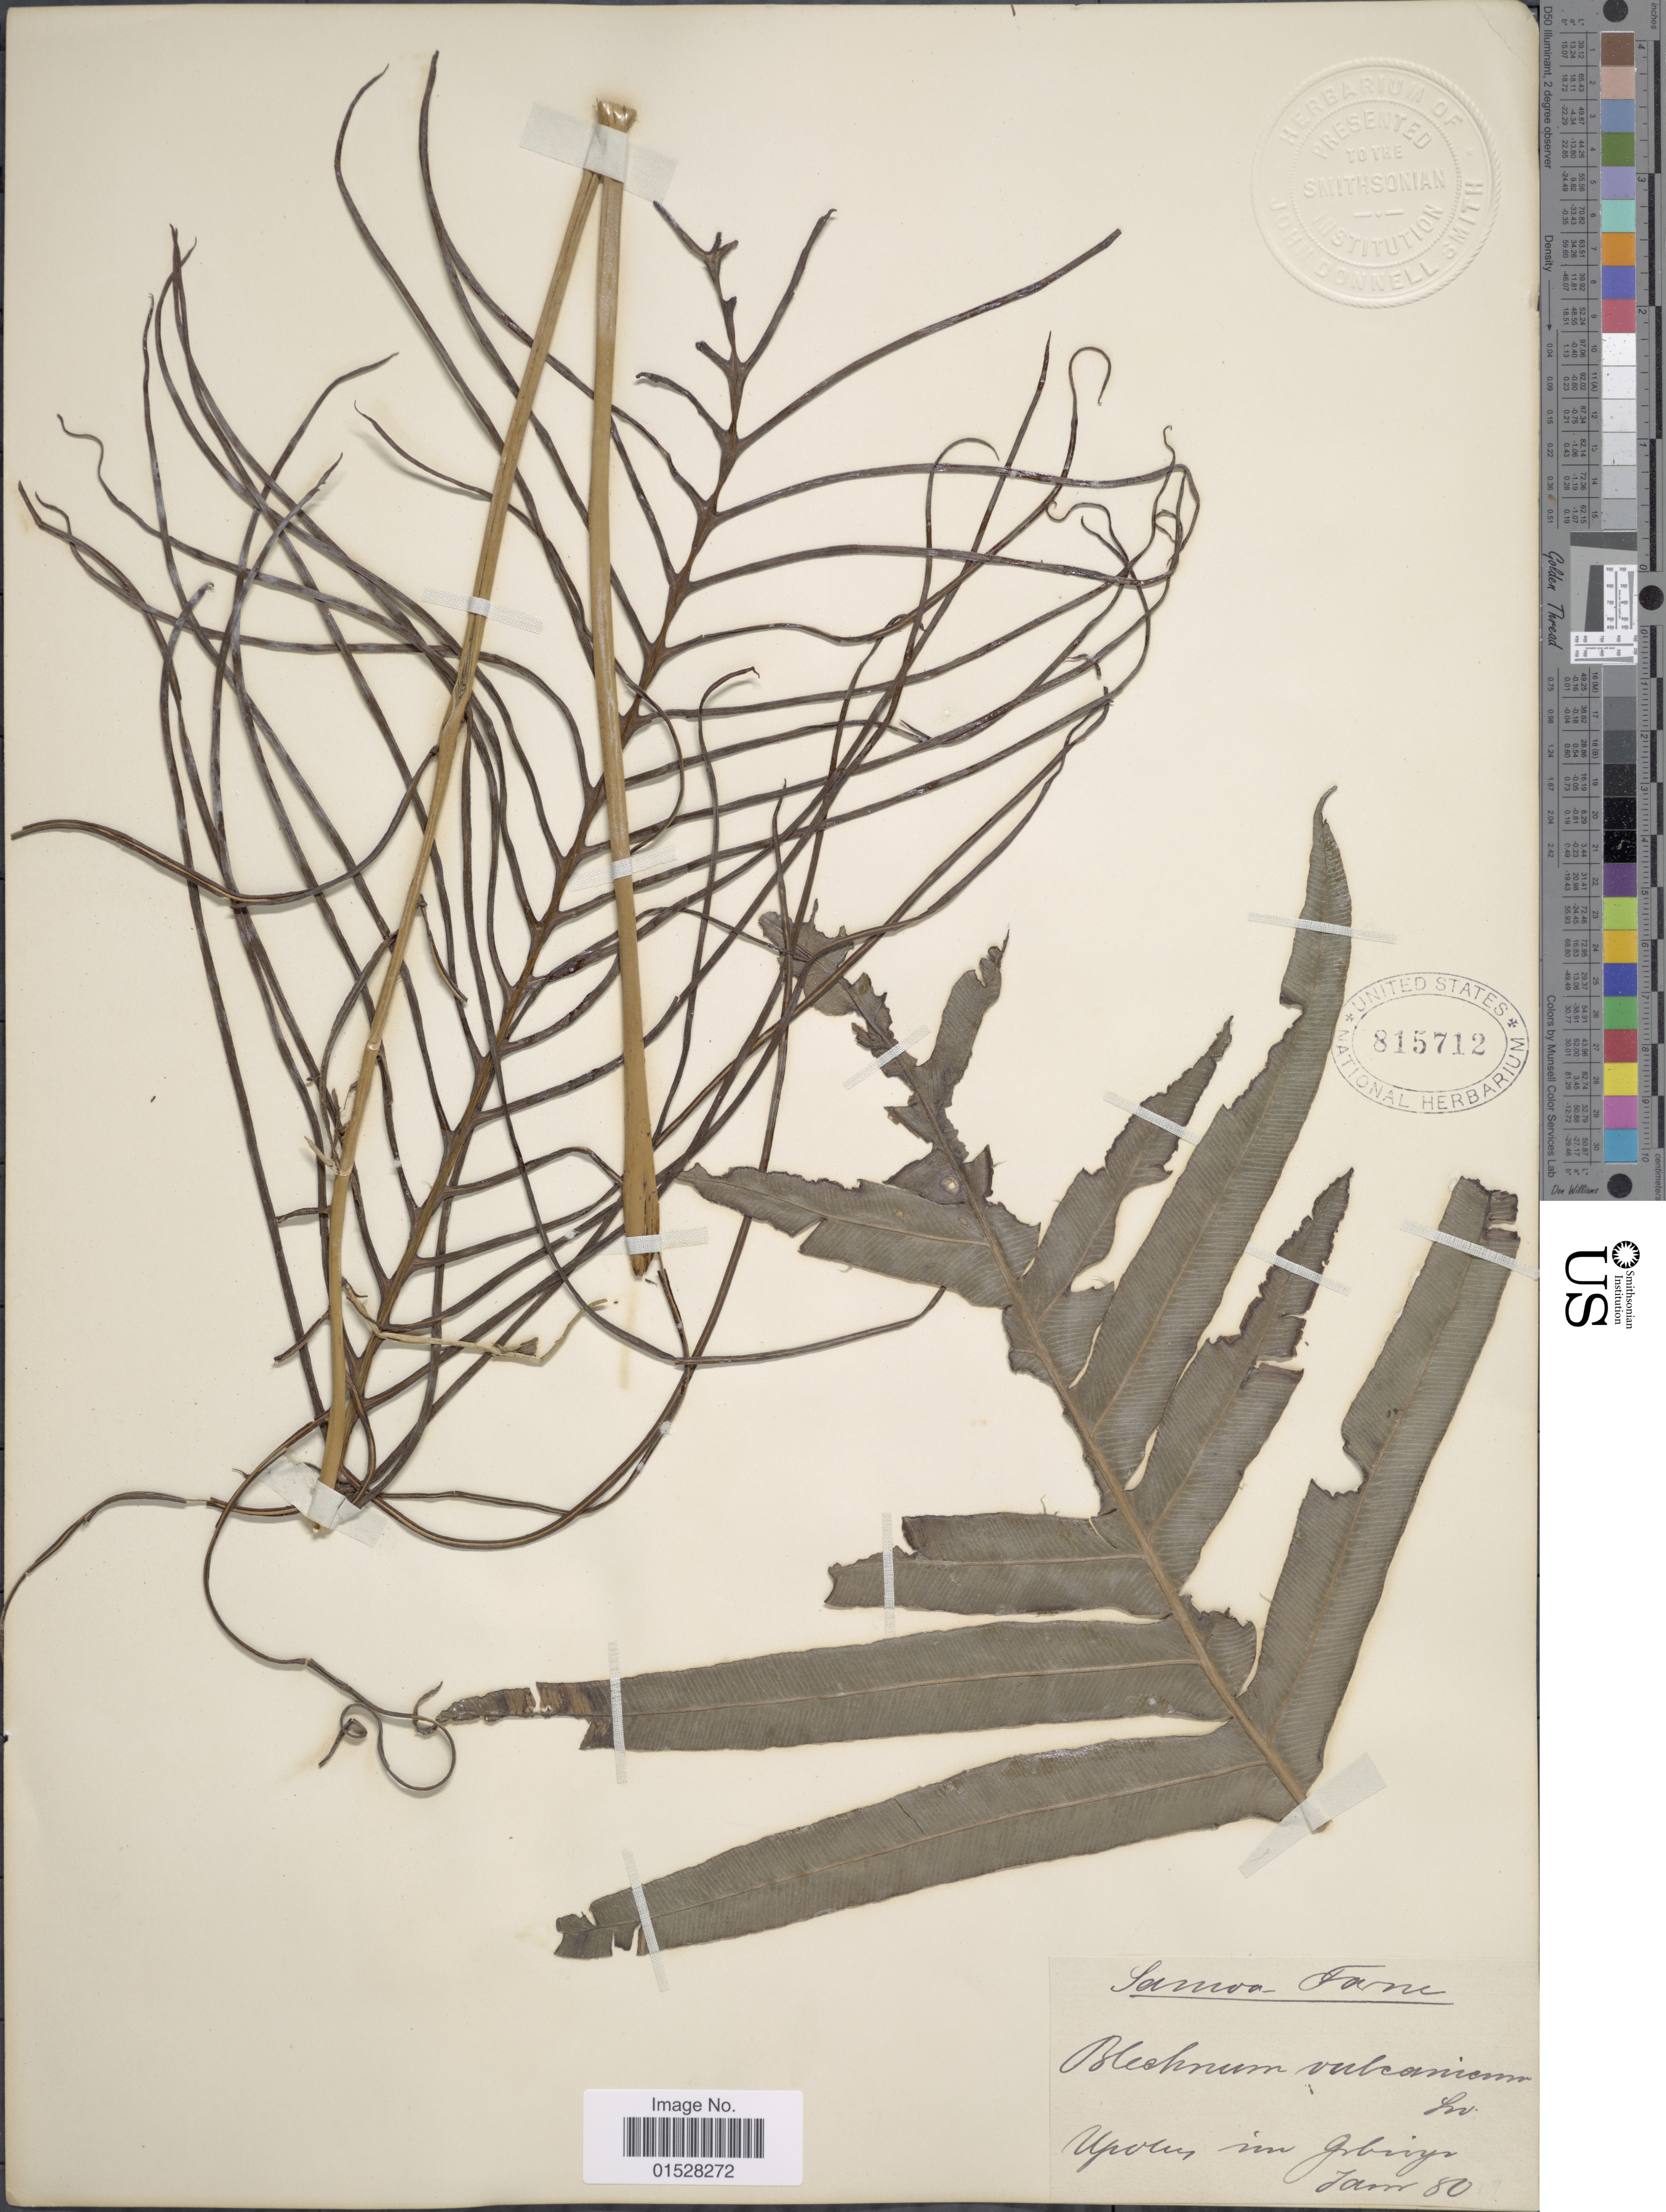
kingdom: Plantae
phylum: Tracheophyta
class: Polypodiopsida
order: Polypodiales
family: Blechnaceae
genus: Blechnum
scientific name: Blechnum vulcanicum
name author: (Blume) Kuhn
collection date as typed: Transcribed d/m/y: /1/8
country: Samoa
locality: Upolu.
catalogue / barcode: US 815712